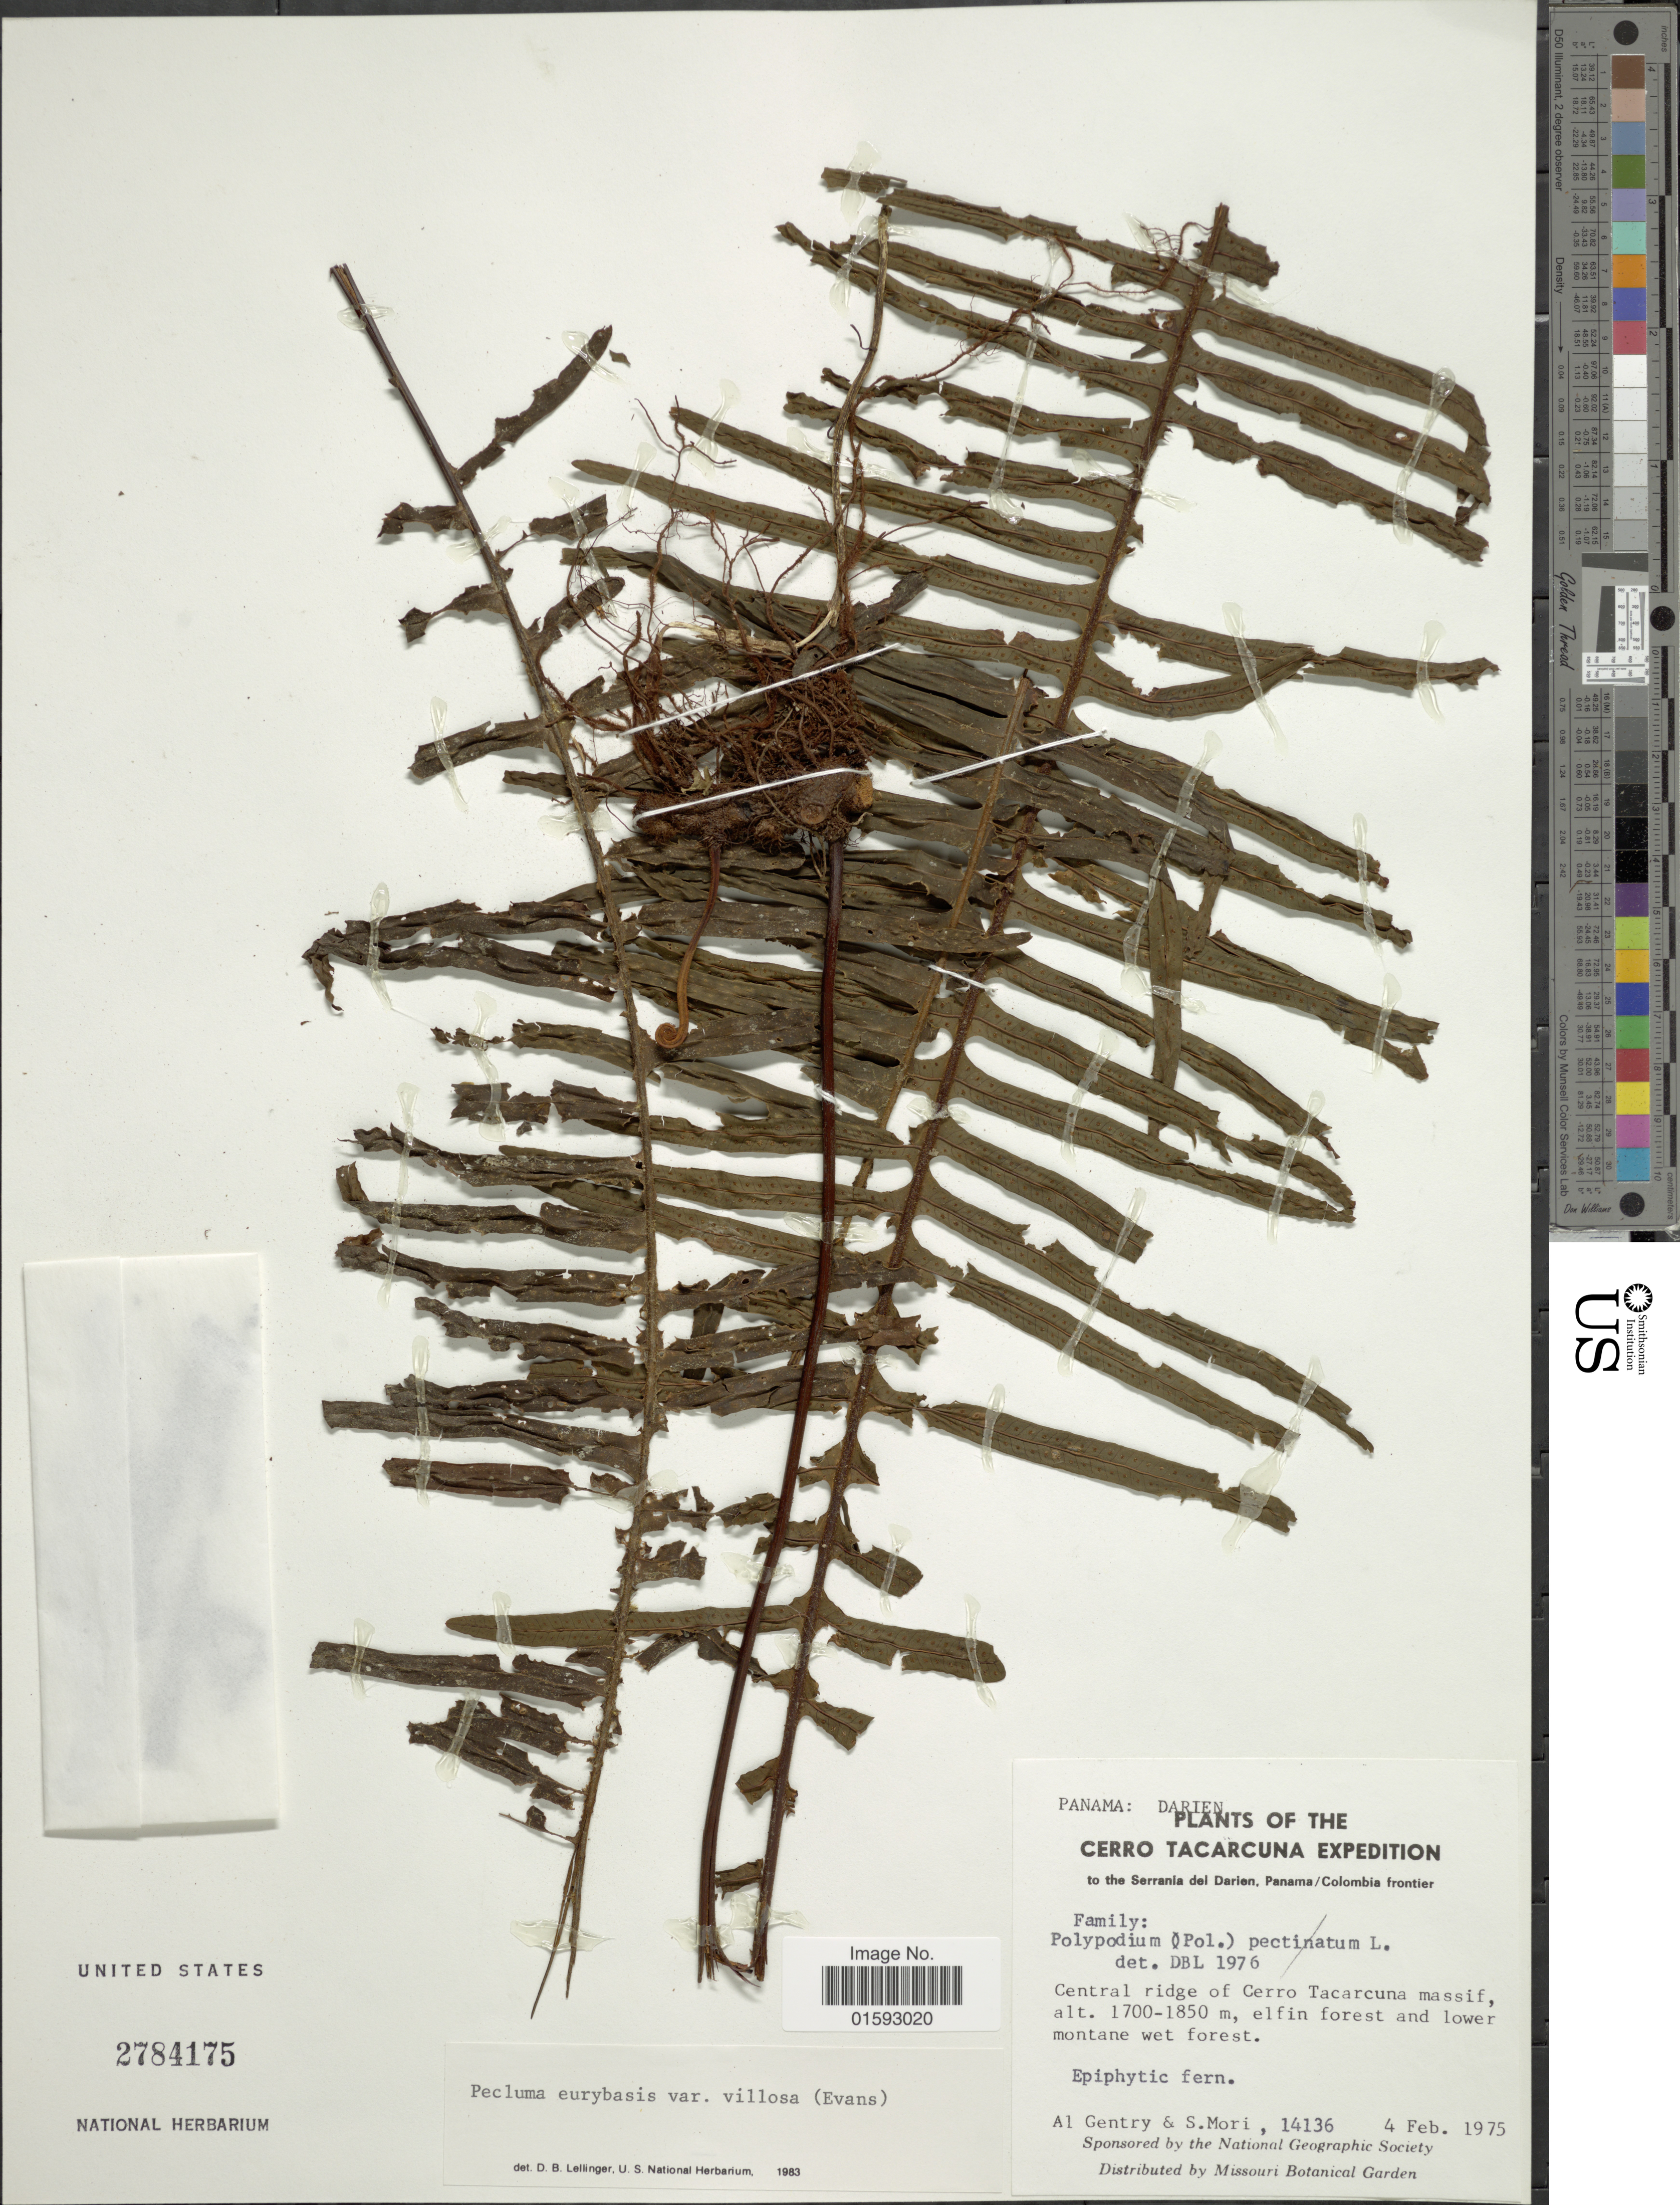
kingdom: Plantae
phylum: Tracheophyta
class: Polypodiopsida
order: Polypodiales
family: Polypodiaceae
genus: Pecluma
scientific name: Pecluma eurybasis var. villosa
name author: (A.M. Evans) Lellinger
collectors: A. H. Gentry & S. Mori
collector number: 14136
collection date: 1975-02-04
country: Panama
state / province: Darién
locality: Cerro Tacarcuna Expedition, to the Serrania del Darien, Panama/Colombia Frontier, Central ridge of Cerro Tacarcuna massif, elfin forest and lower montane wet forest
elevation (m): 1700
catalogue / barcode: US 2784175